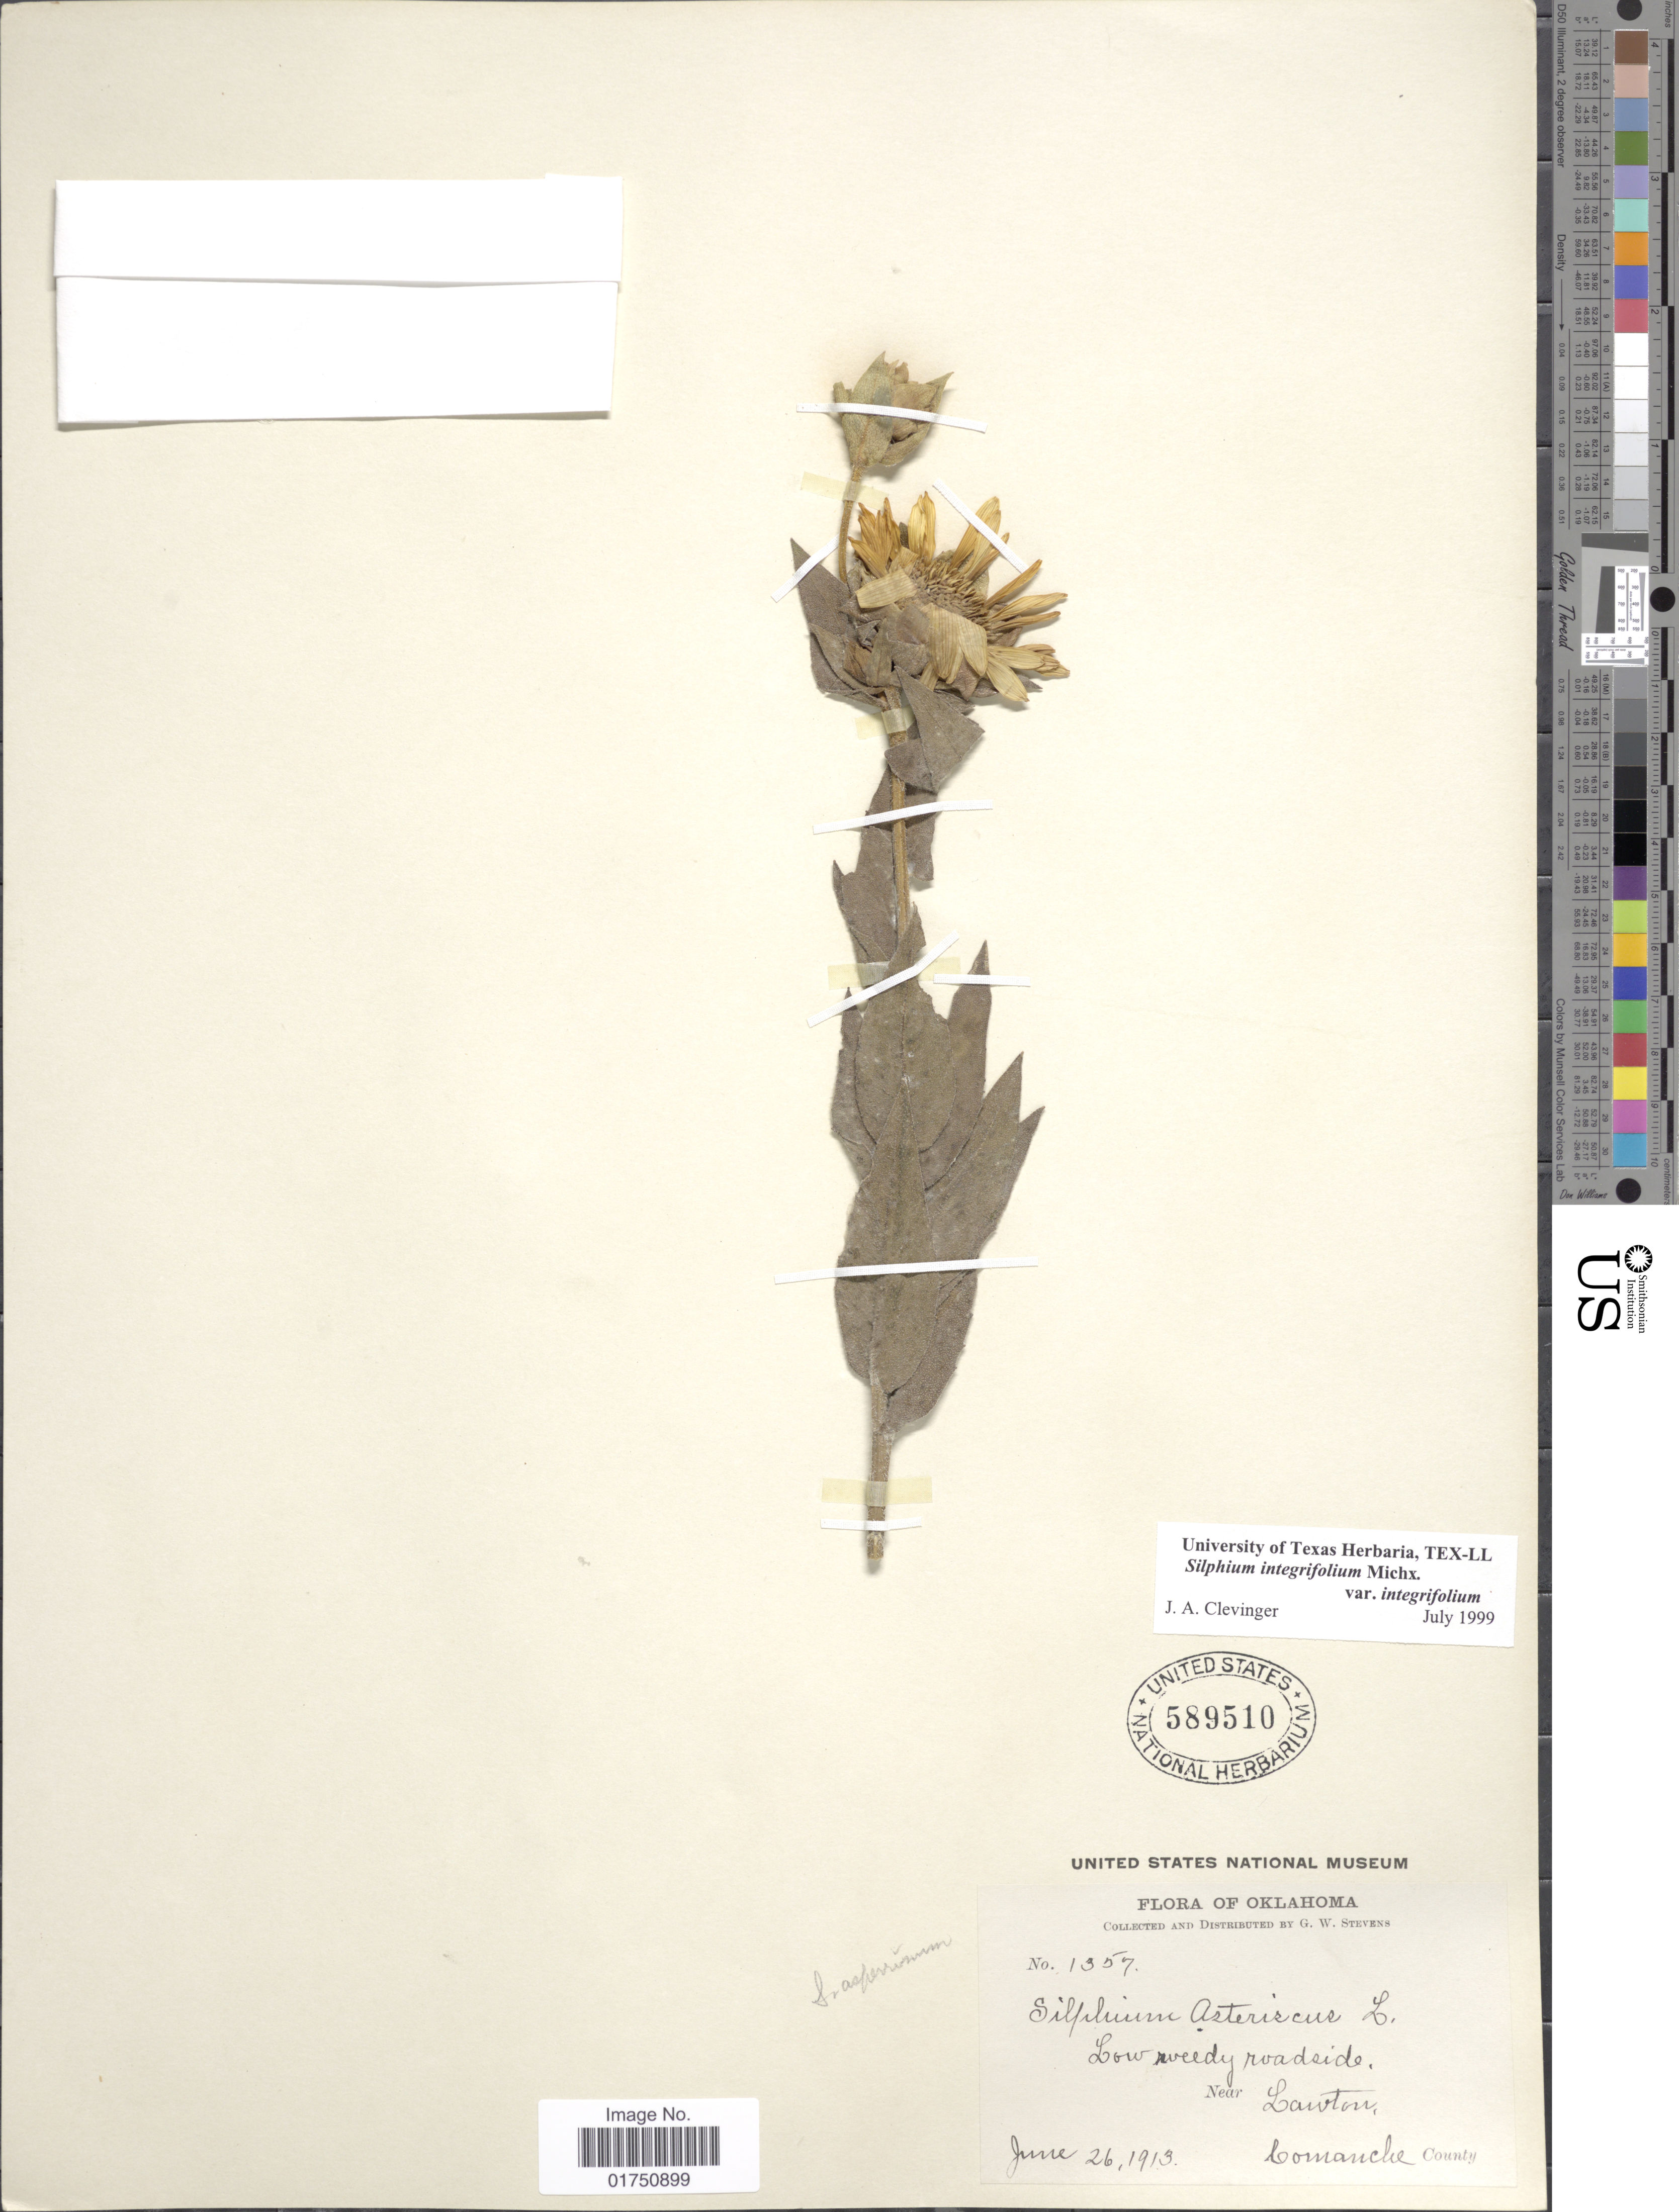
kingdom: Plantae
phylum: Tracheophyta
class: Magnoliopsida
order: Asterales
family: Asteraceae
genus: Silphium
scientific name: Silphium integrifolium var. integrifolium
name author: Michx.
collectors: G. W. Stevens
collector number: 1357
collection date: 1913-06-26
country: United States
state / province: Oklahoma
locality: Low weedy roadside. Near Lawton, Comanche County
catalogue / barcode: US 589510